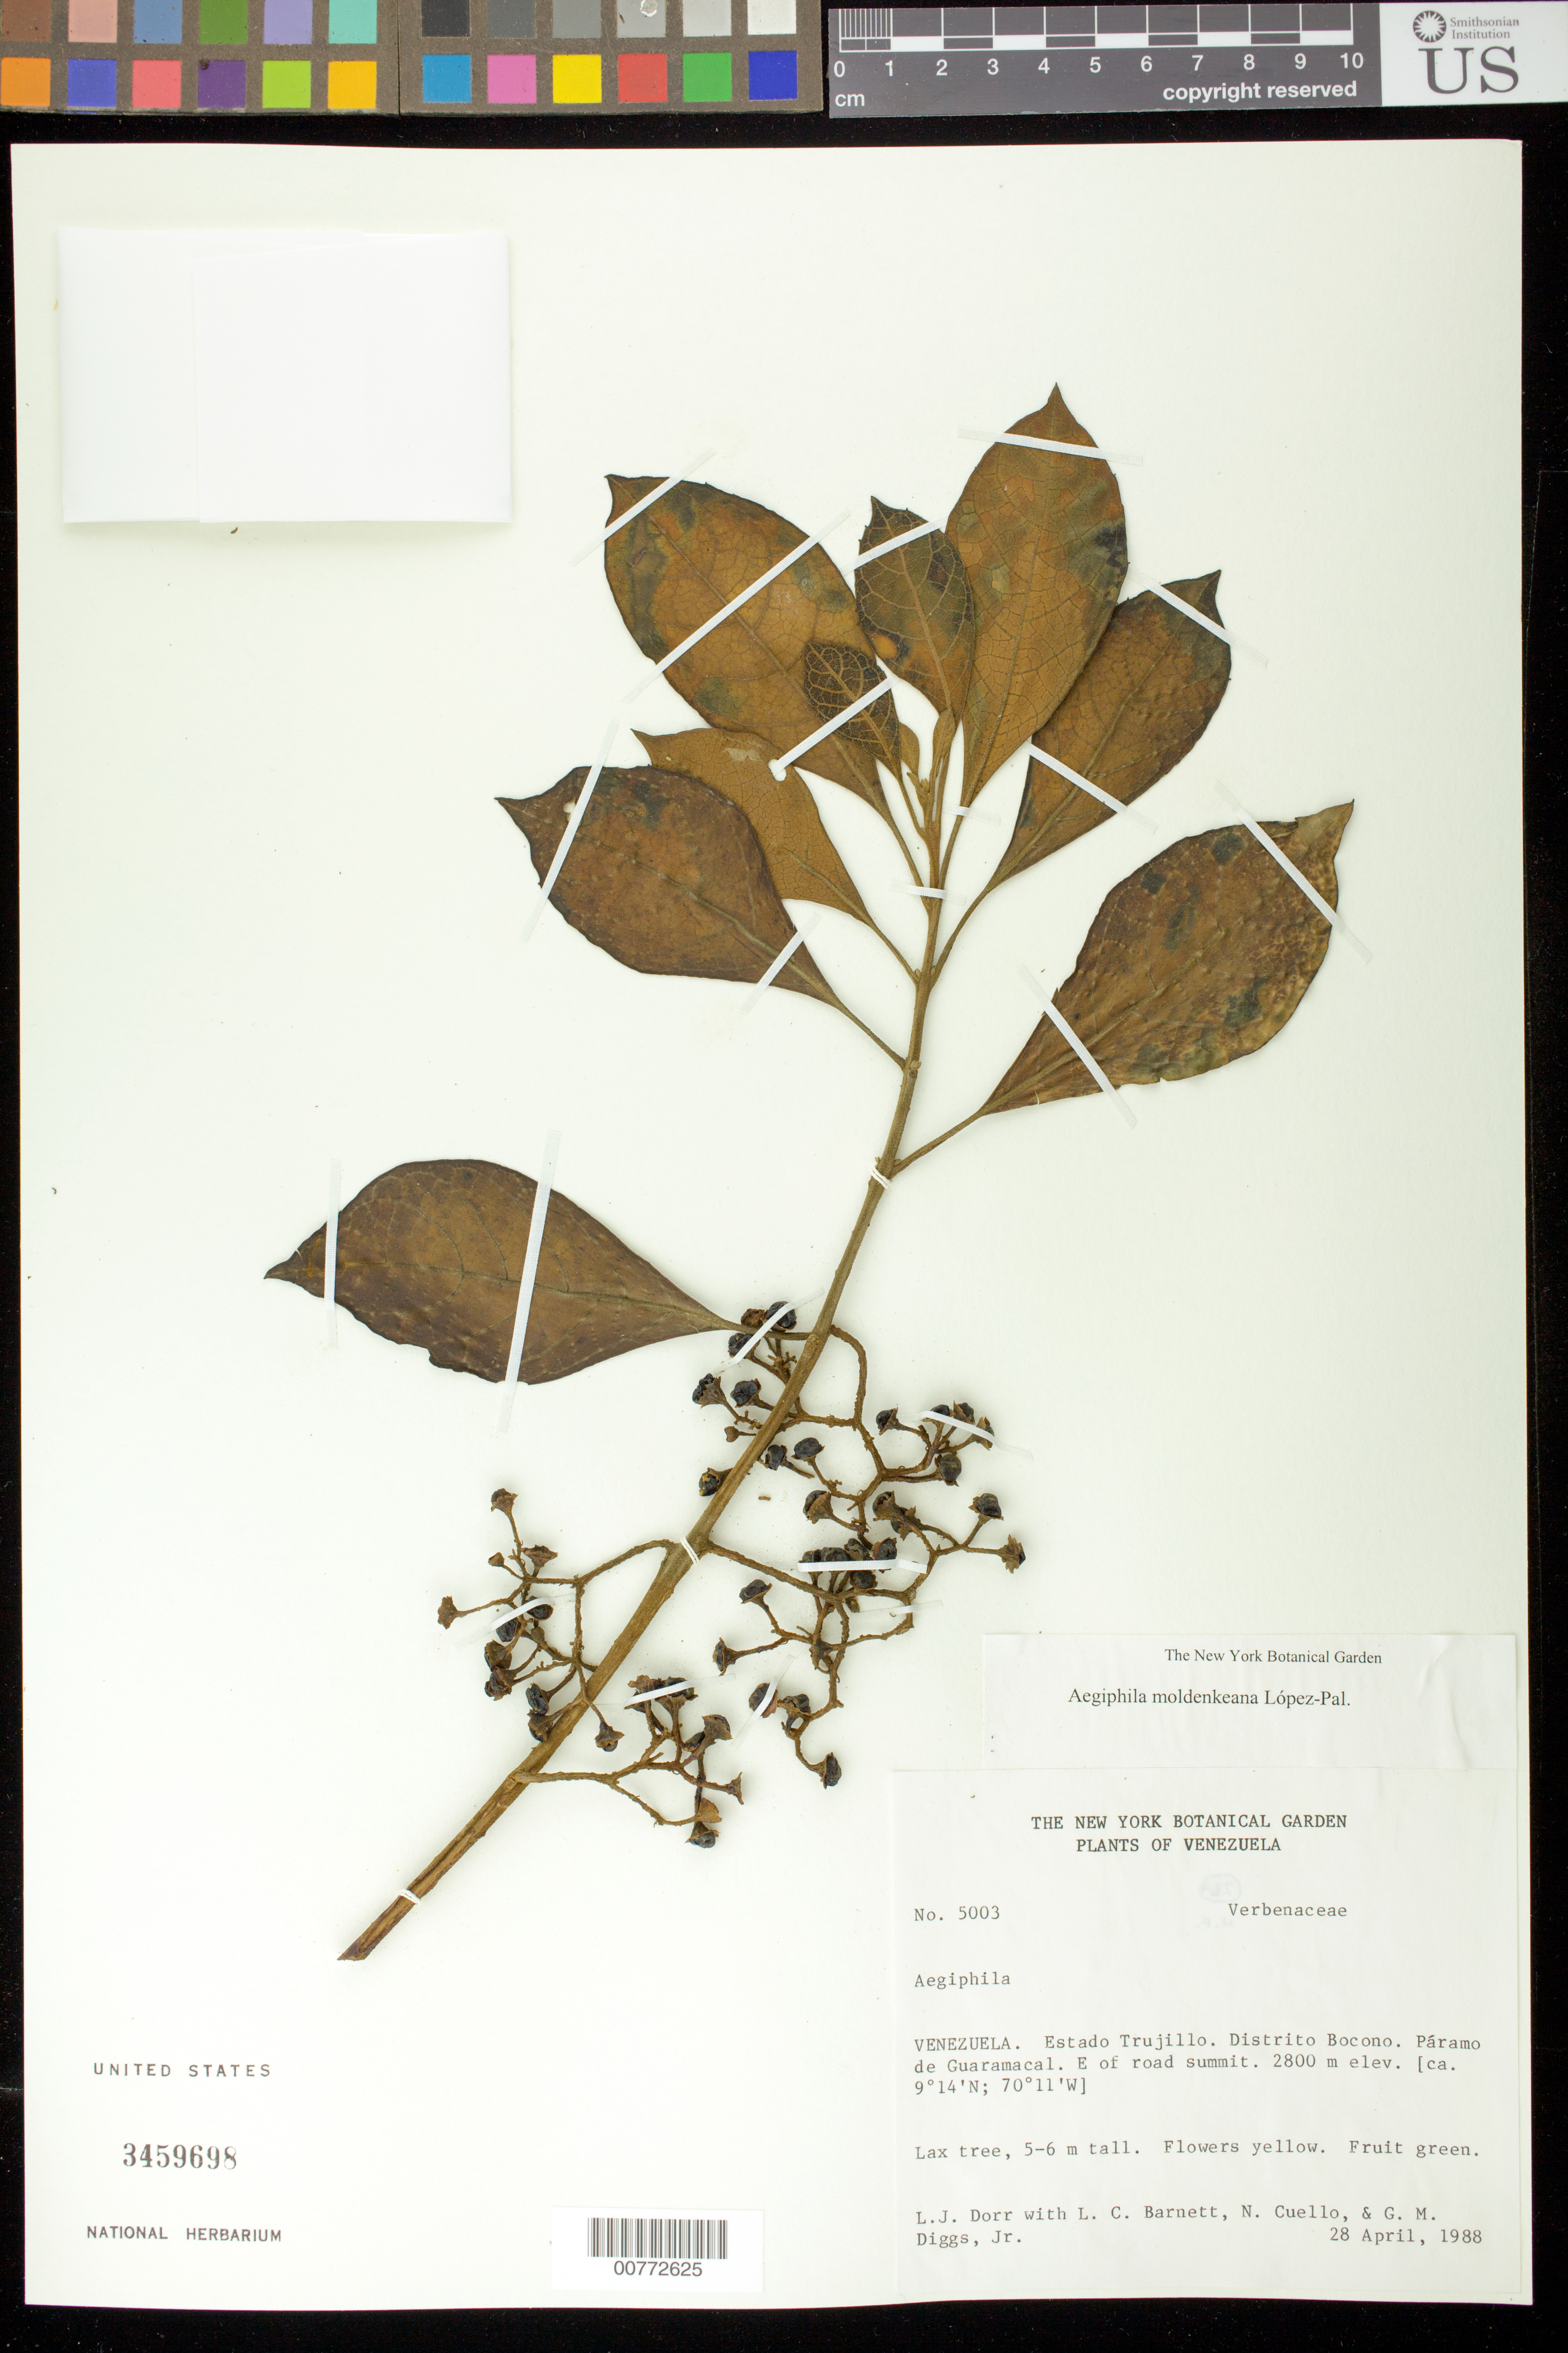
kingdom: Plantae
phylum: Tracheophyta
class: Magnoliopsida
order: Lamiales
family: Lamiaceae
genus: Aegiphila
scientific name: Aegiphila moldenkeana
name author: López-Pal.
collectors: L. J. Dorr, L. C. Barnett, N. L. Cuello & G. Diggs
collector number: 5003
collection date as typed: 28 Apr 1988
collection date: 1988-04-28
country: Venezuela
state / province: Trujillo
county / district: Boconó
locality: Páramo de Guaramacal. E of road summit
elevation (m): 2800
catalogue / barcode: US 3459698